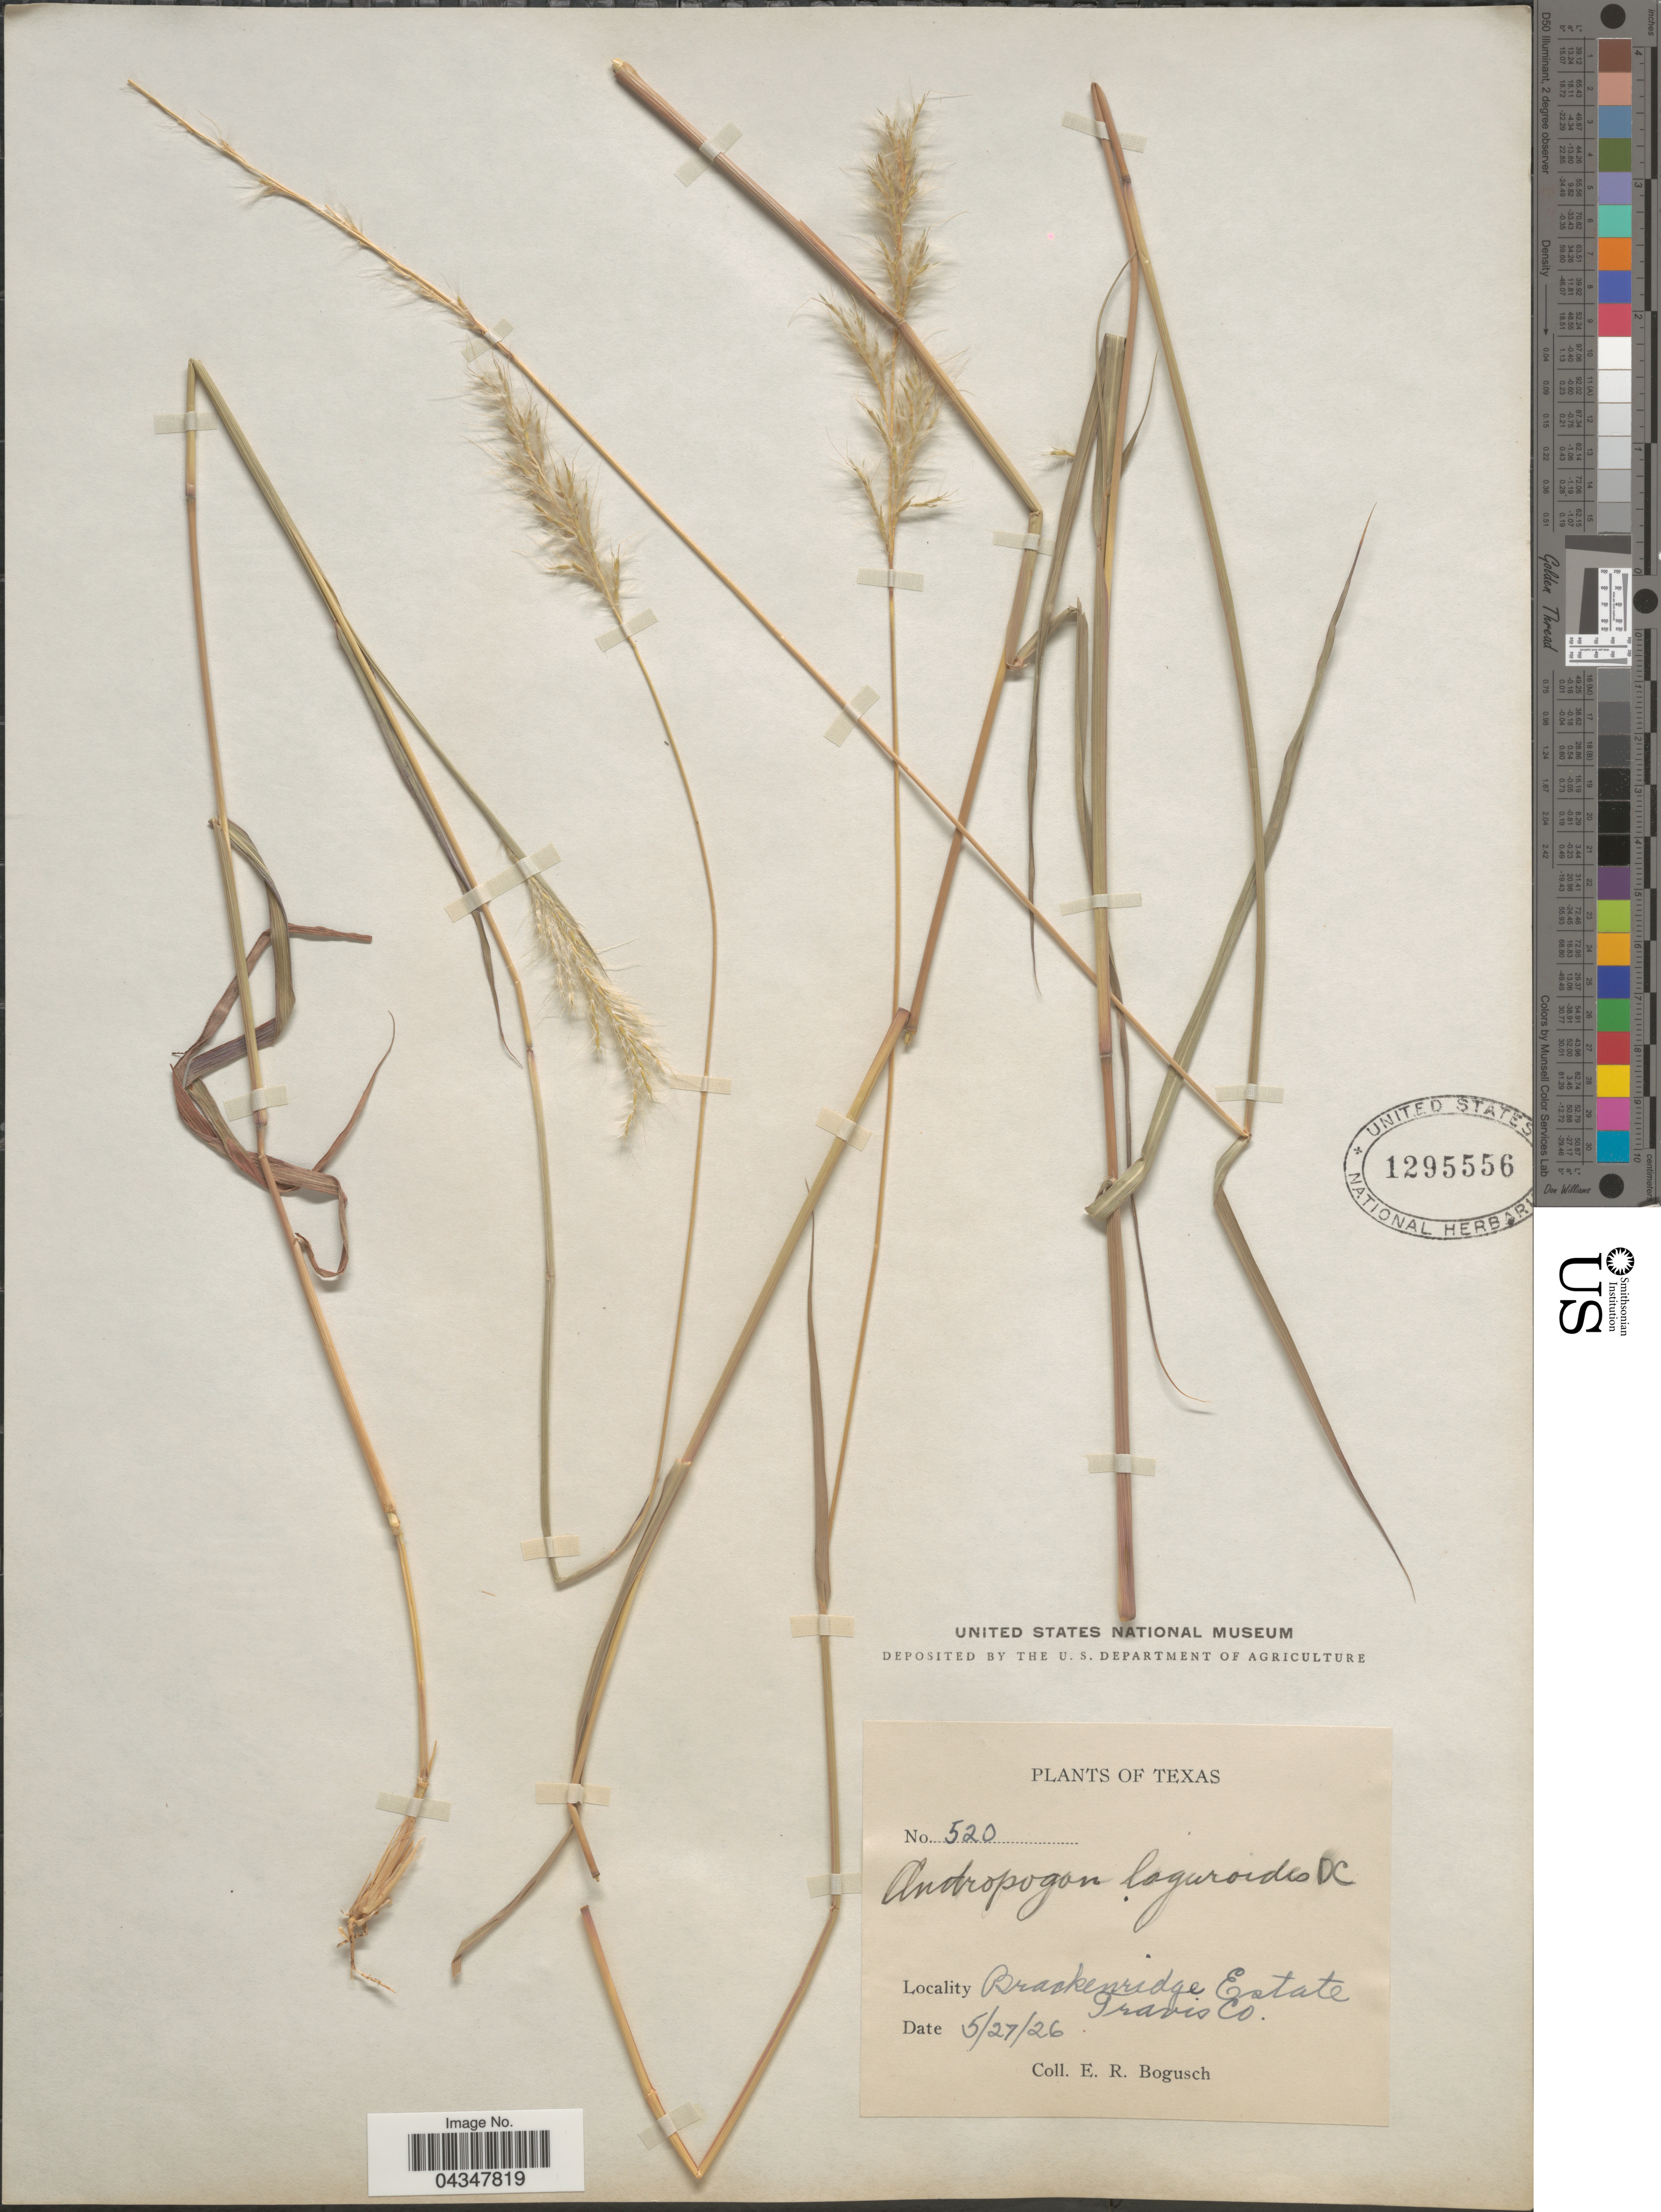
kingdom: Plantae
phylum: Tracheophyta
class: Liliopsida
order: Poales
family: Poaceae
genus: Bothriochloa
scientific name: Bothriochloa saccharoides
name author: (Sw.) Rydb.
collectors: E. Bogusch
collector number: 520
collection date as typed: Transcribed d/m/y: 27/5/26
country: United States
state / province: Texas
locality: Brackenridge Estate. Travis Co.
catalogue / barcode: US 1295556